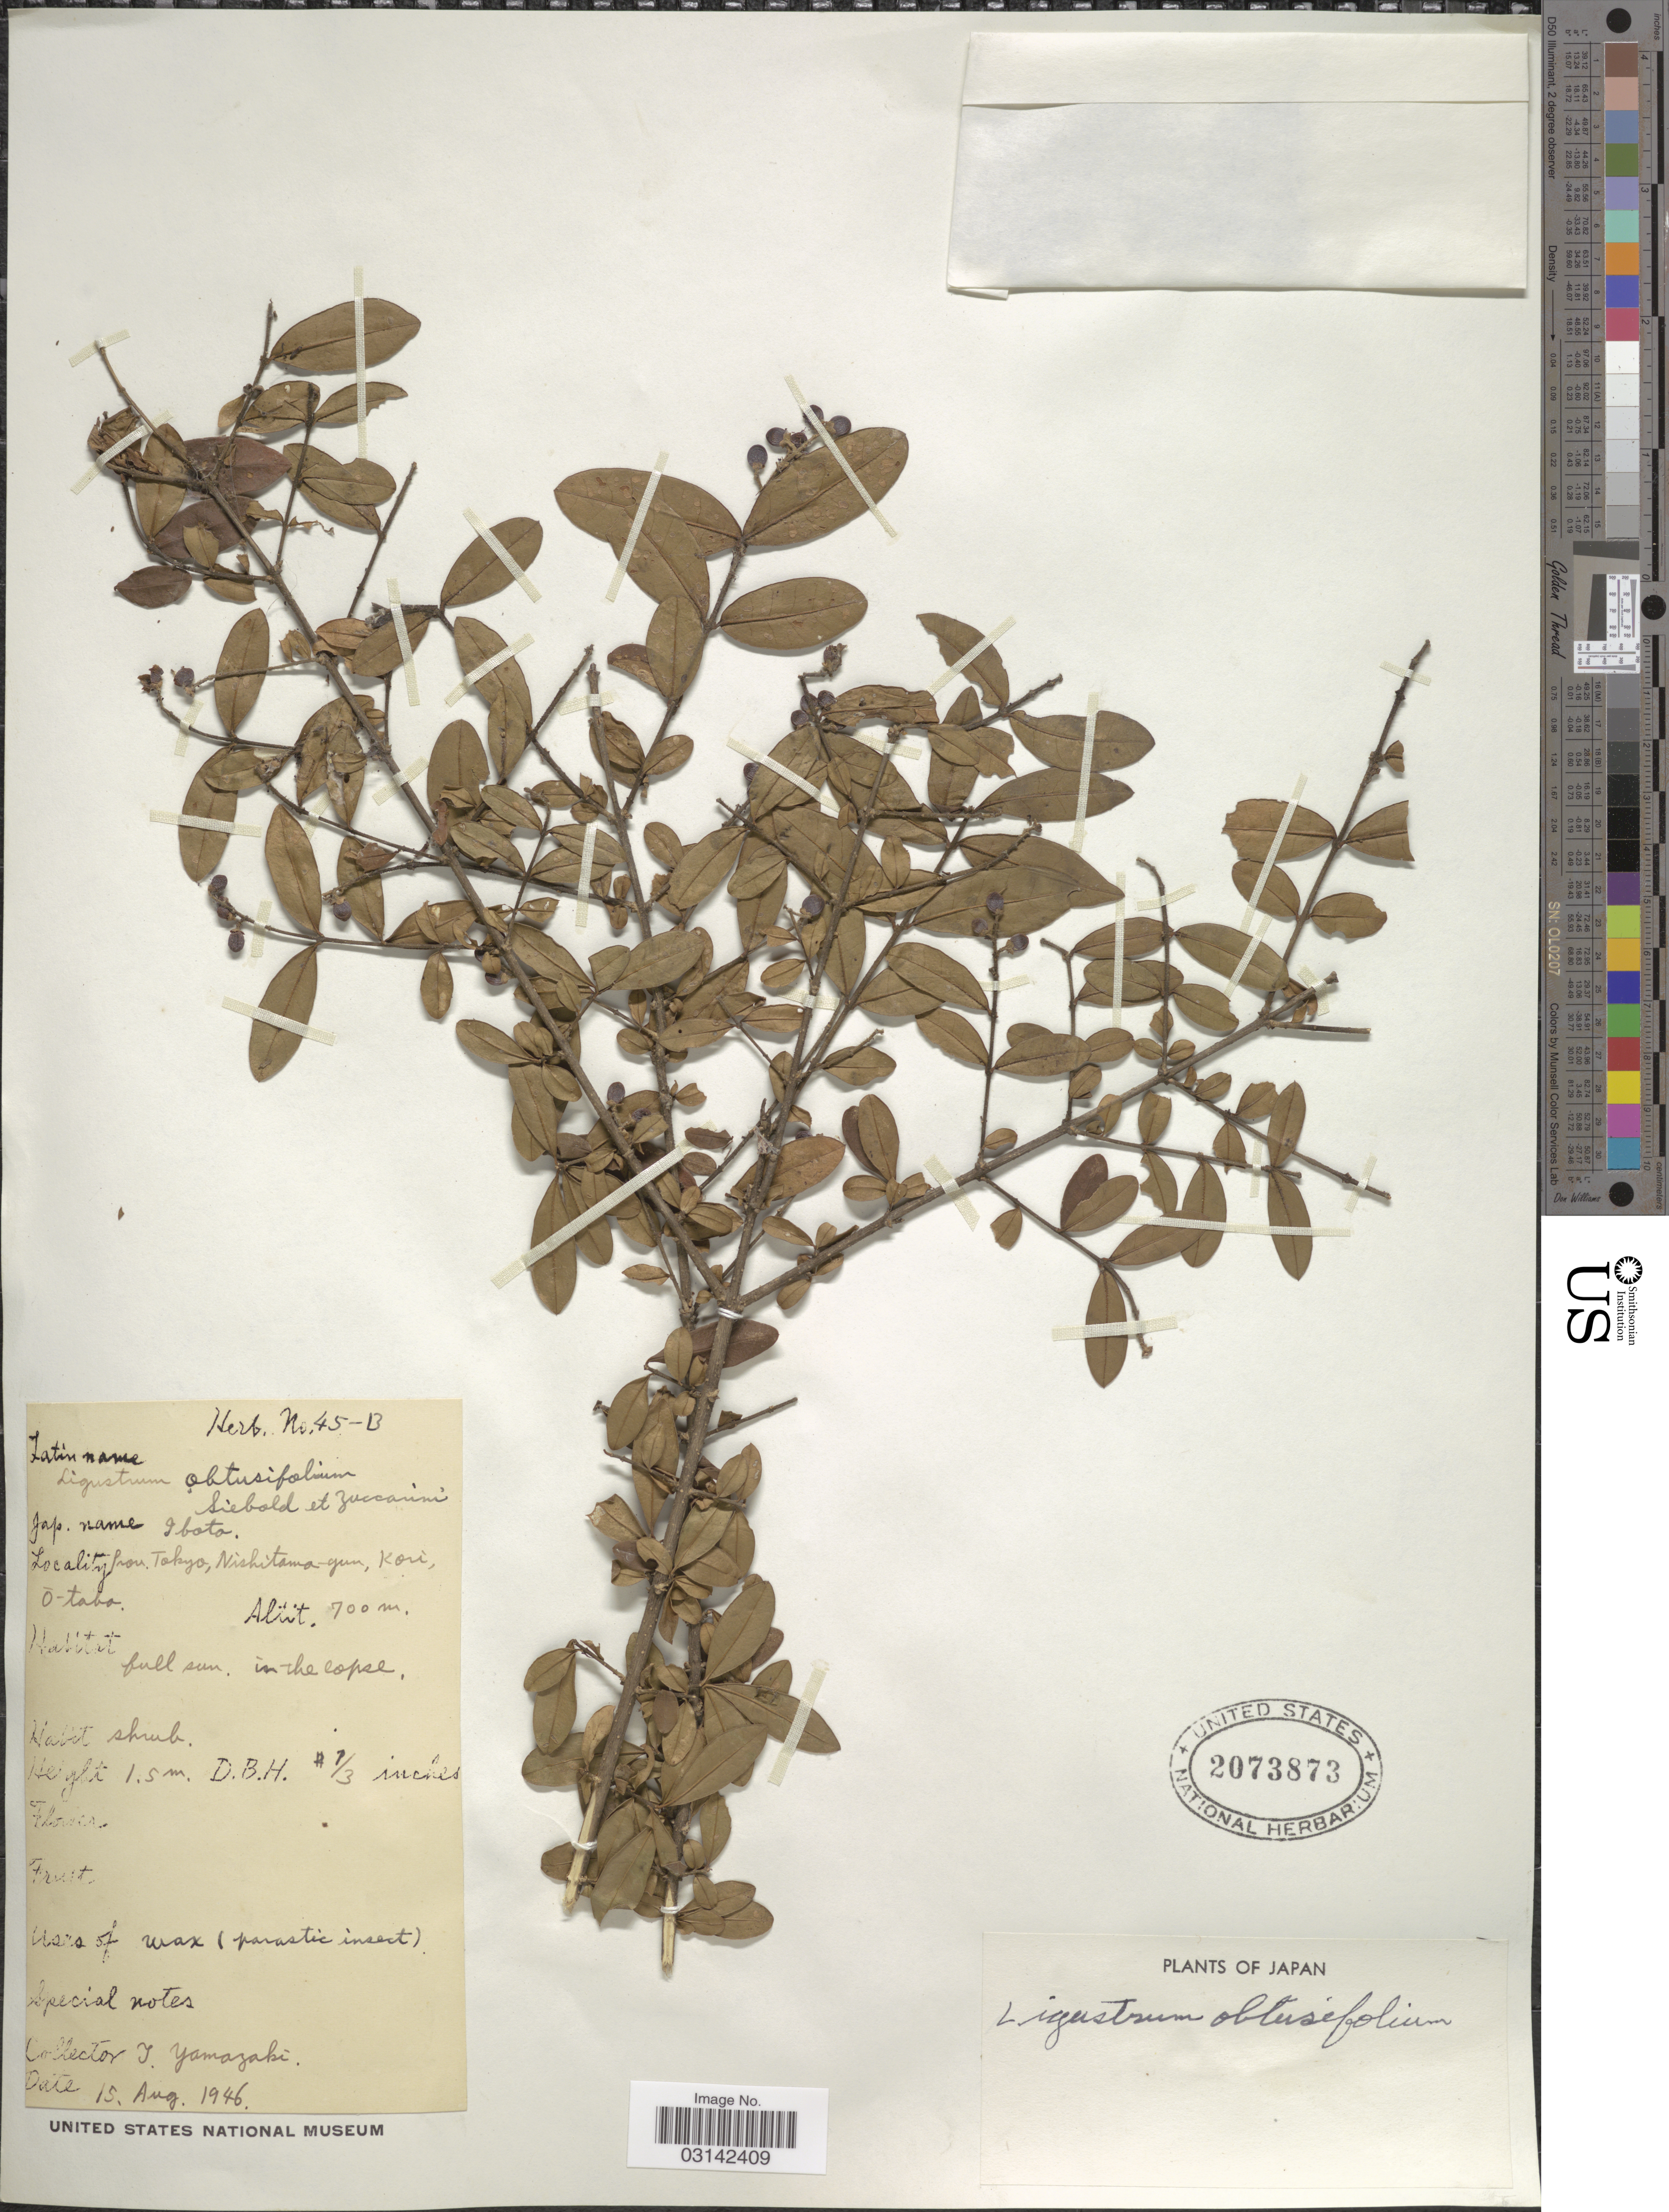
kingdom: Plantae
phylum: Tracheophyta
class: Magnoliopsida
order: Lamiales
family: Oleaceae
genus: Ligustrum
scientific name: Ligustrum ibota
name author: Siebold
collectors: T. Yamazaki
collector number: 45-B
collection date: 1946-08-15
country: Japan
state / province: Tokyo, Federal City of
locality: From Tokyo, Nishitama-gun, Kori, O-taba.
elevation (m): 700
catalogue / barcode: US 2073873